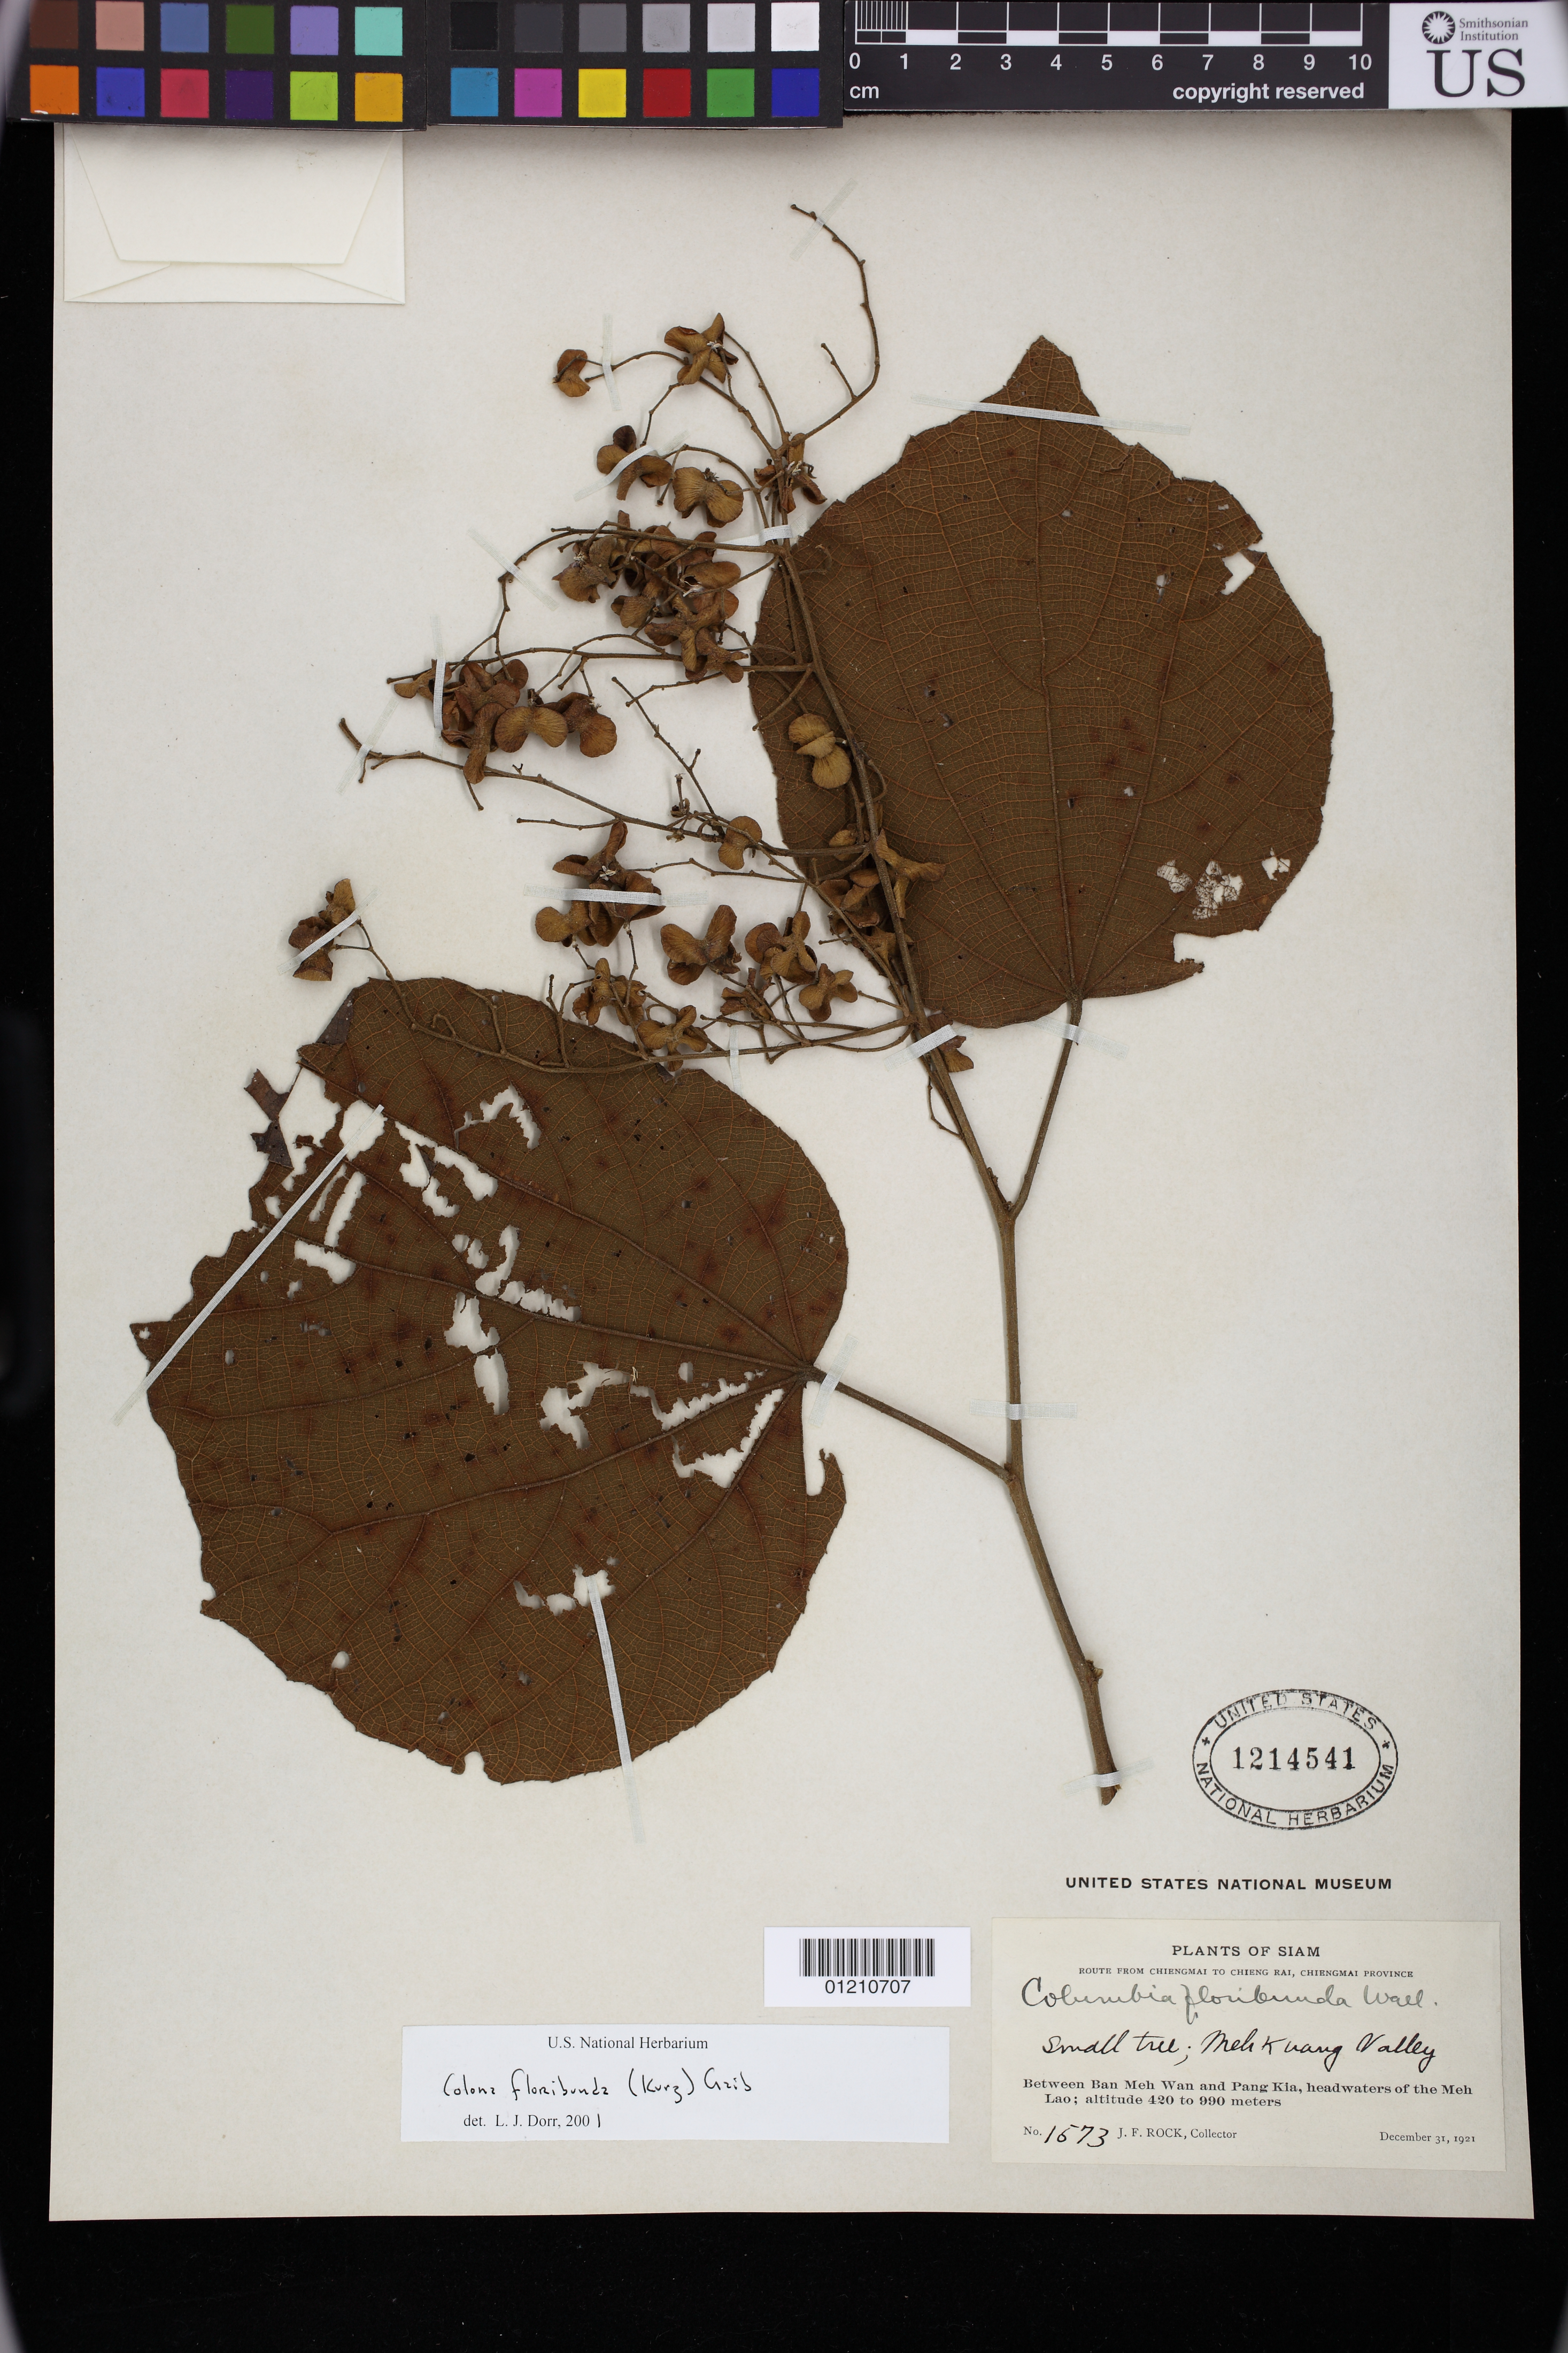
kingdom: Plantae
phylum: Tracheophyta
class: Magnoliopsida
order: Malvales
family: Malvaceae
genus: Colona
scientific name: Colona floribunda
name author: (Kurz) Craib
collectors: J. F. Rock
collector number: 1573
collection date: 1921-12-31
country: Thailand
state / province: Chiang Mai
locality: Between Ban Meh Wan and Pang Kia, headwaters of the Meh Lao.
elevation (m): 420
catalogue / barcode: US 1214541